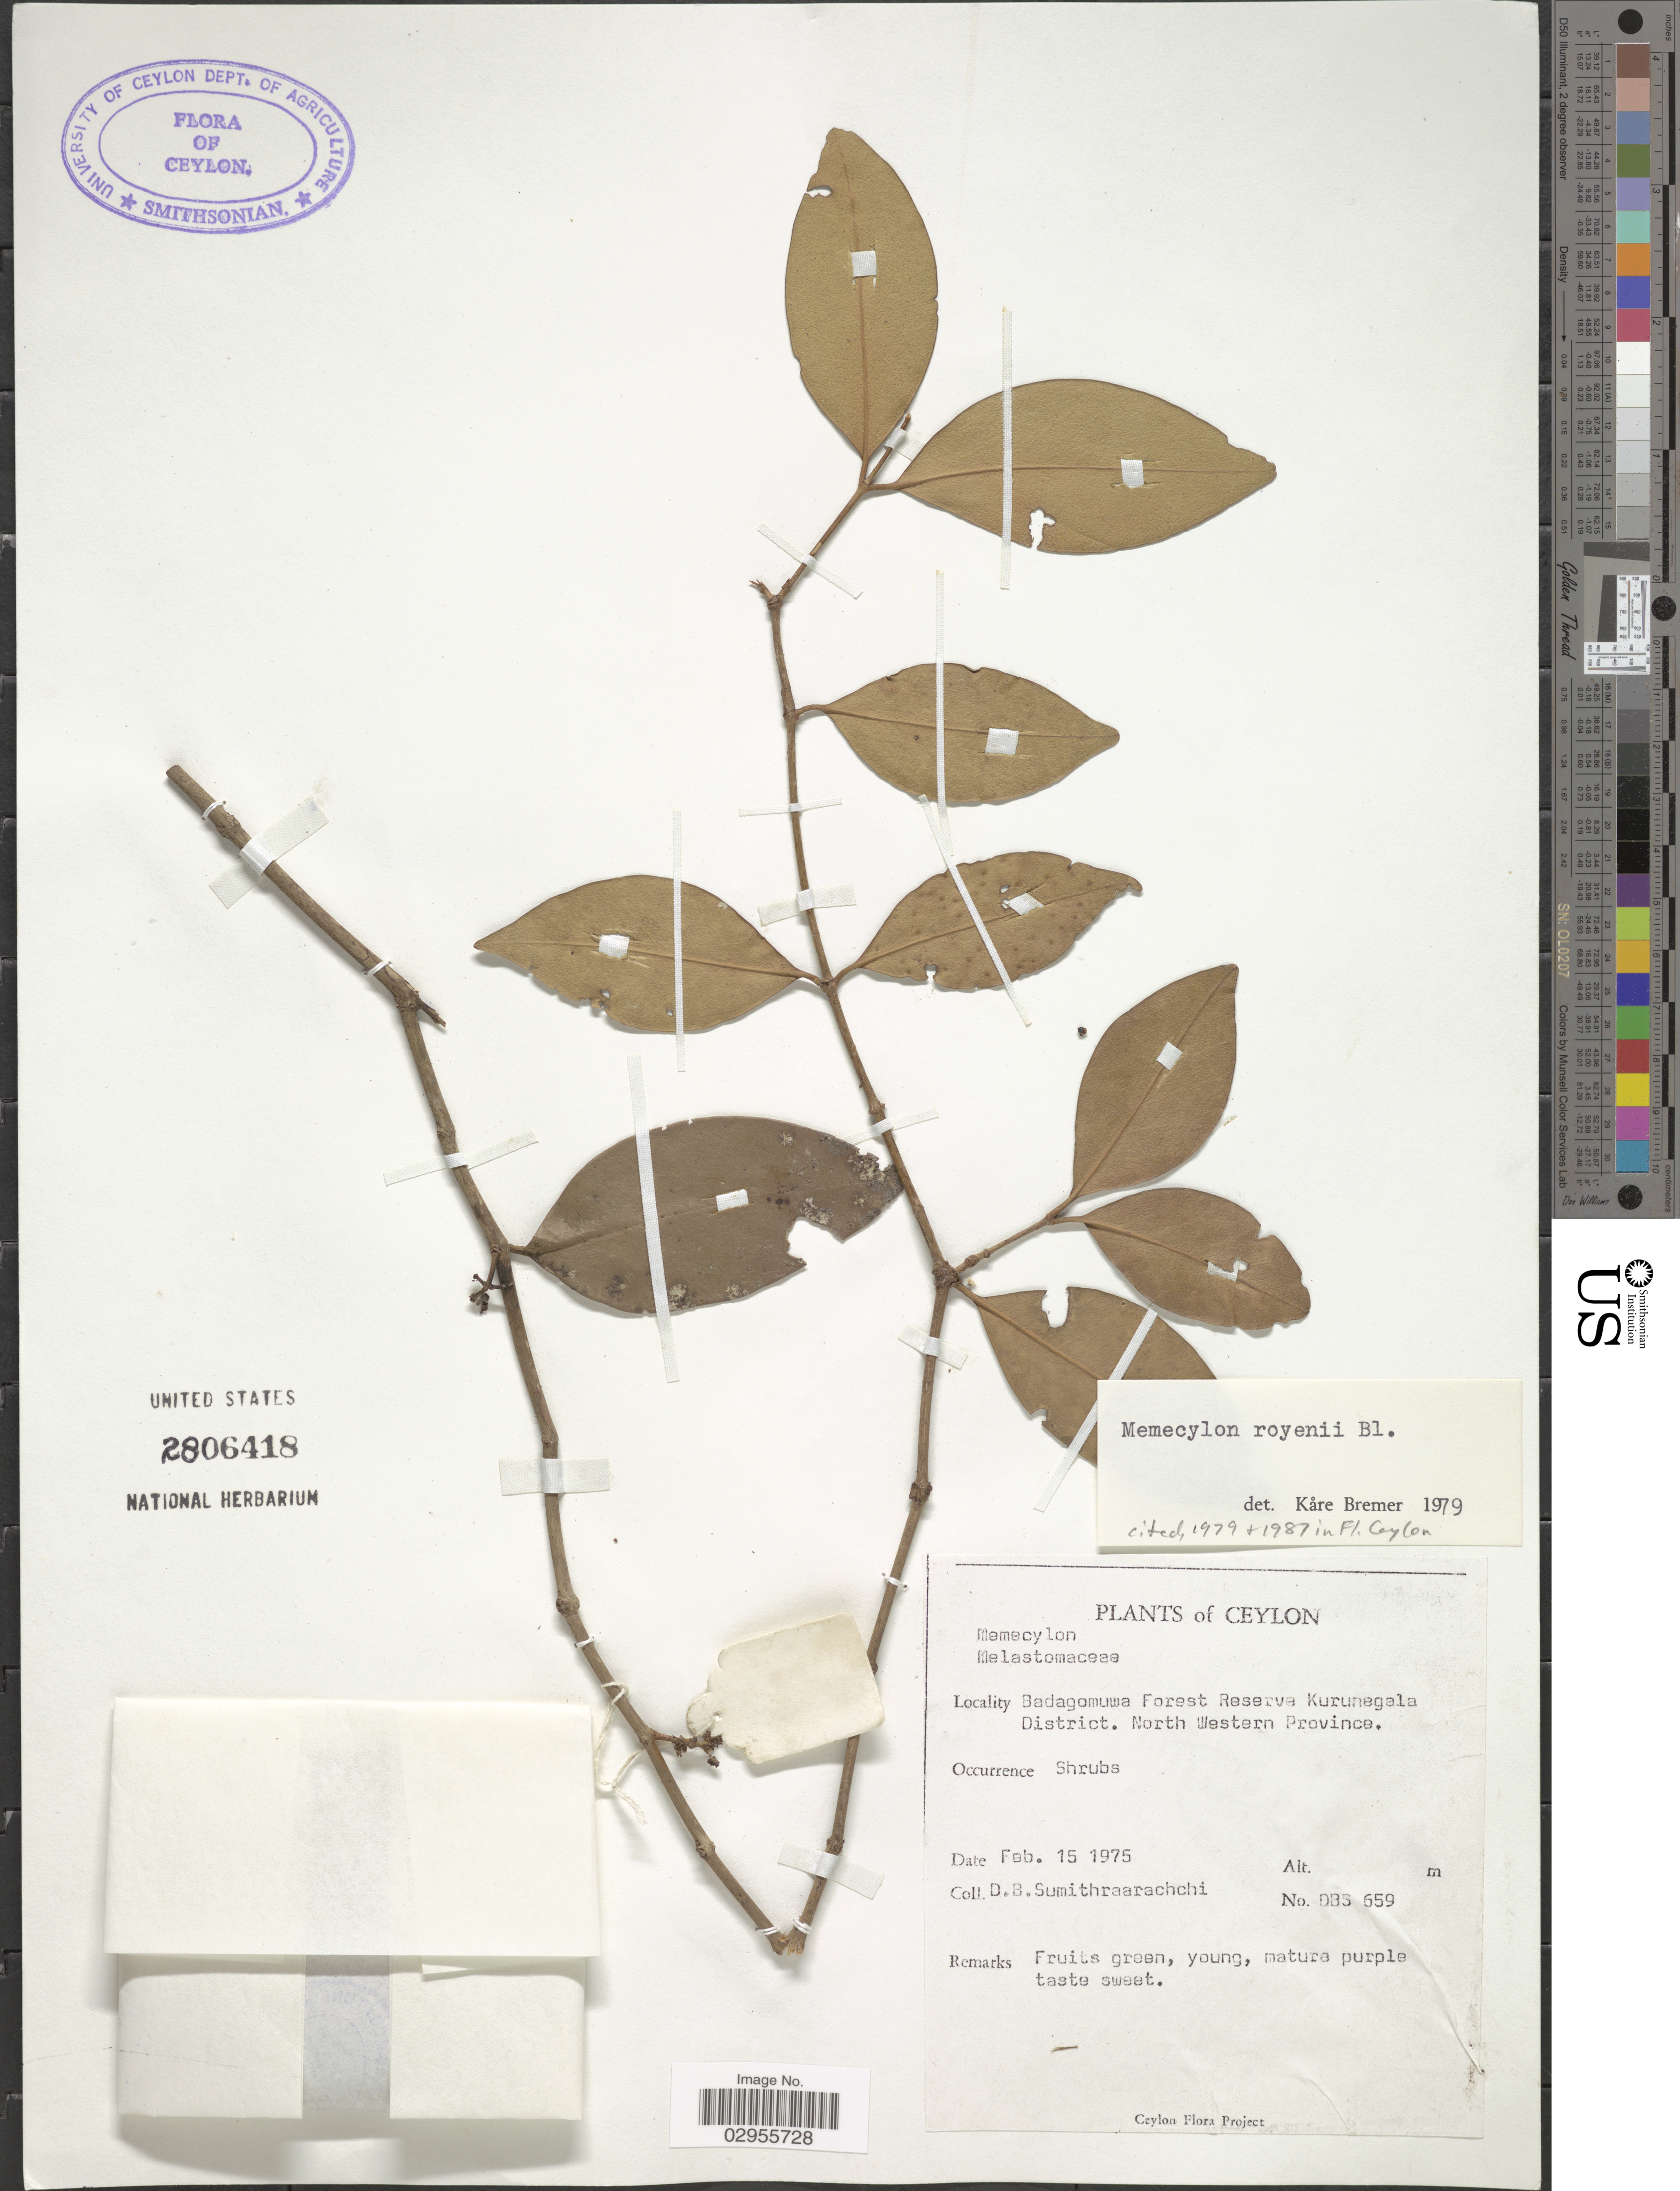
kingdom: Plantae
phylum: Tracheophyta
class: Magnoliopsida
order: Myrtales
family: Melastomataceae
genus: Memecylon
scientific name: Memecylon royenii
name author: Blume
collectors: D. B. Sumithraarachchi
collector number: DBS659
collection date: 1975-02-15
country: Sri Lanka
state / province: North Western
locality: Ceylon. Badagomuwa Forest Reserve Kurunegala District.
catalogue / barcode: US 2806418